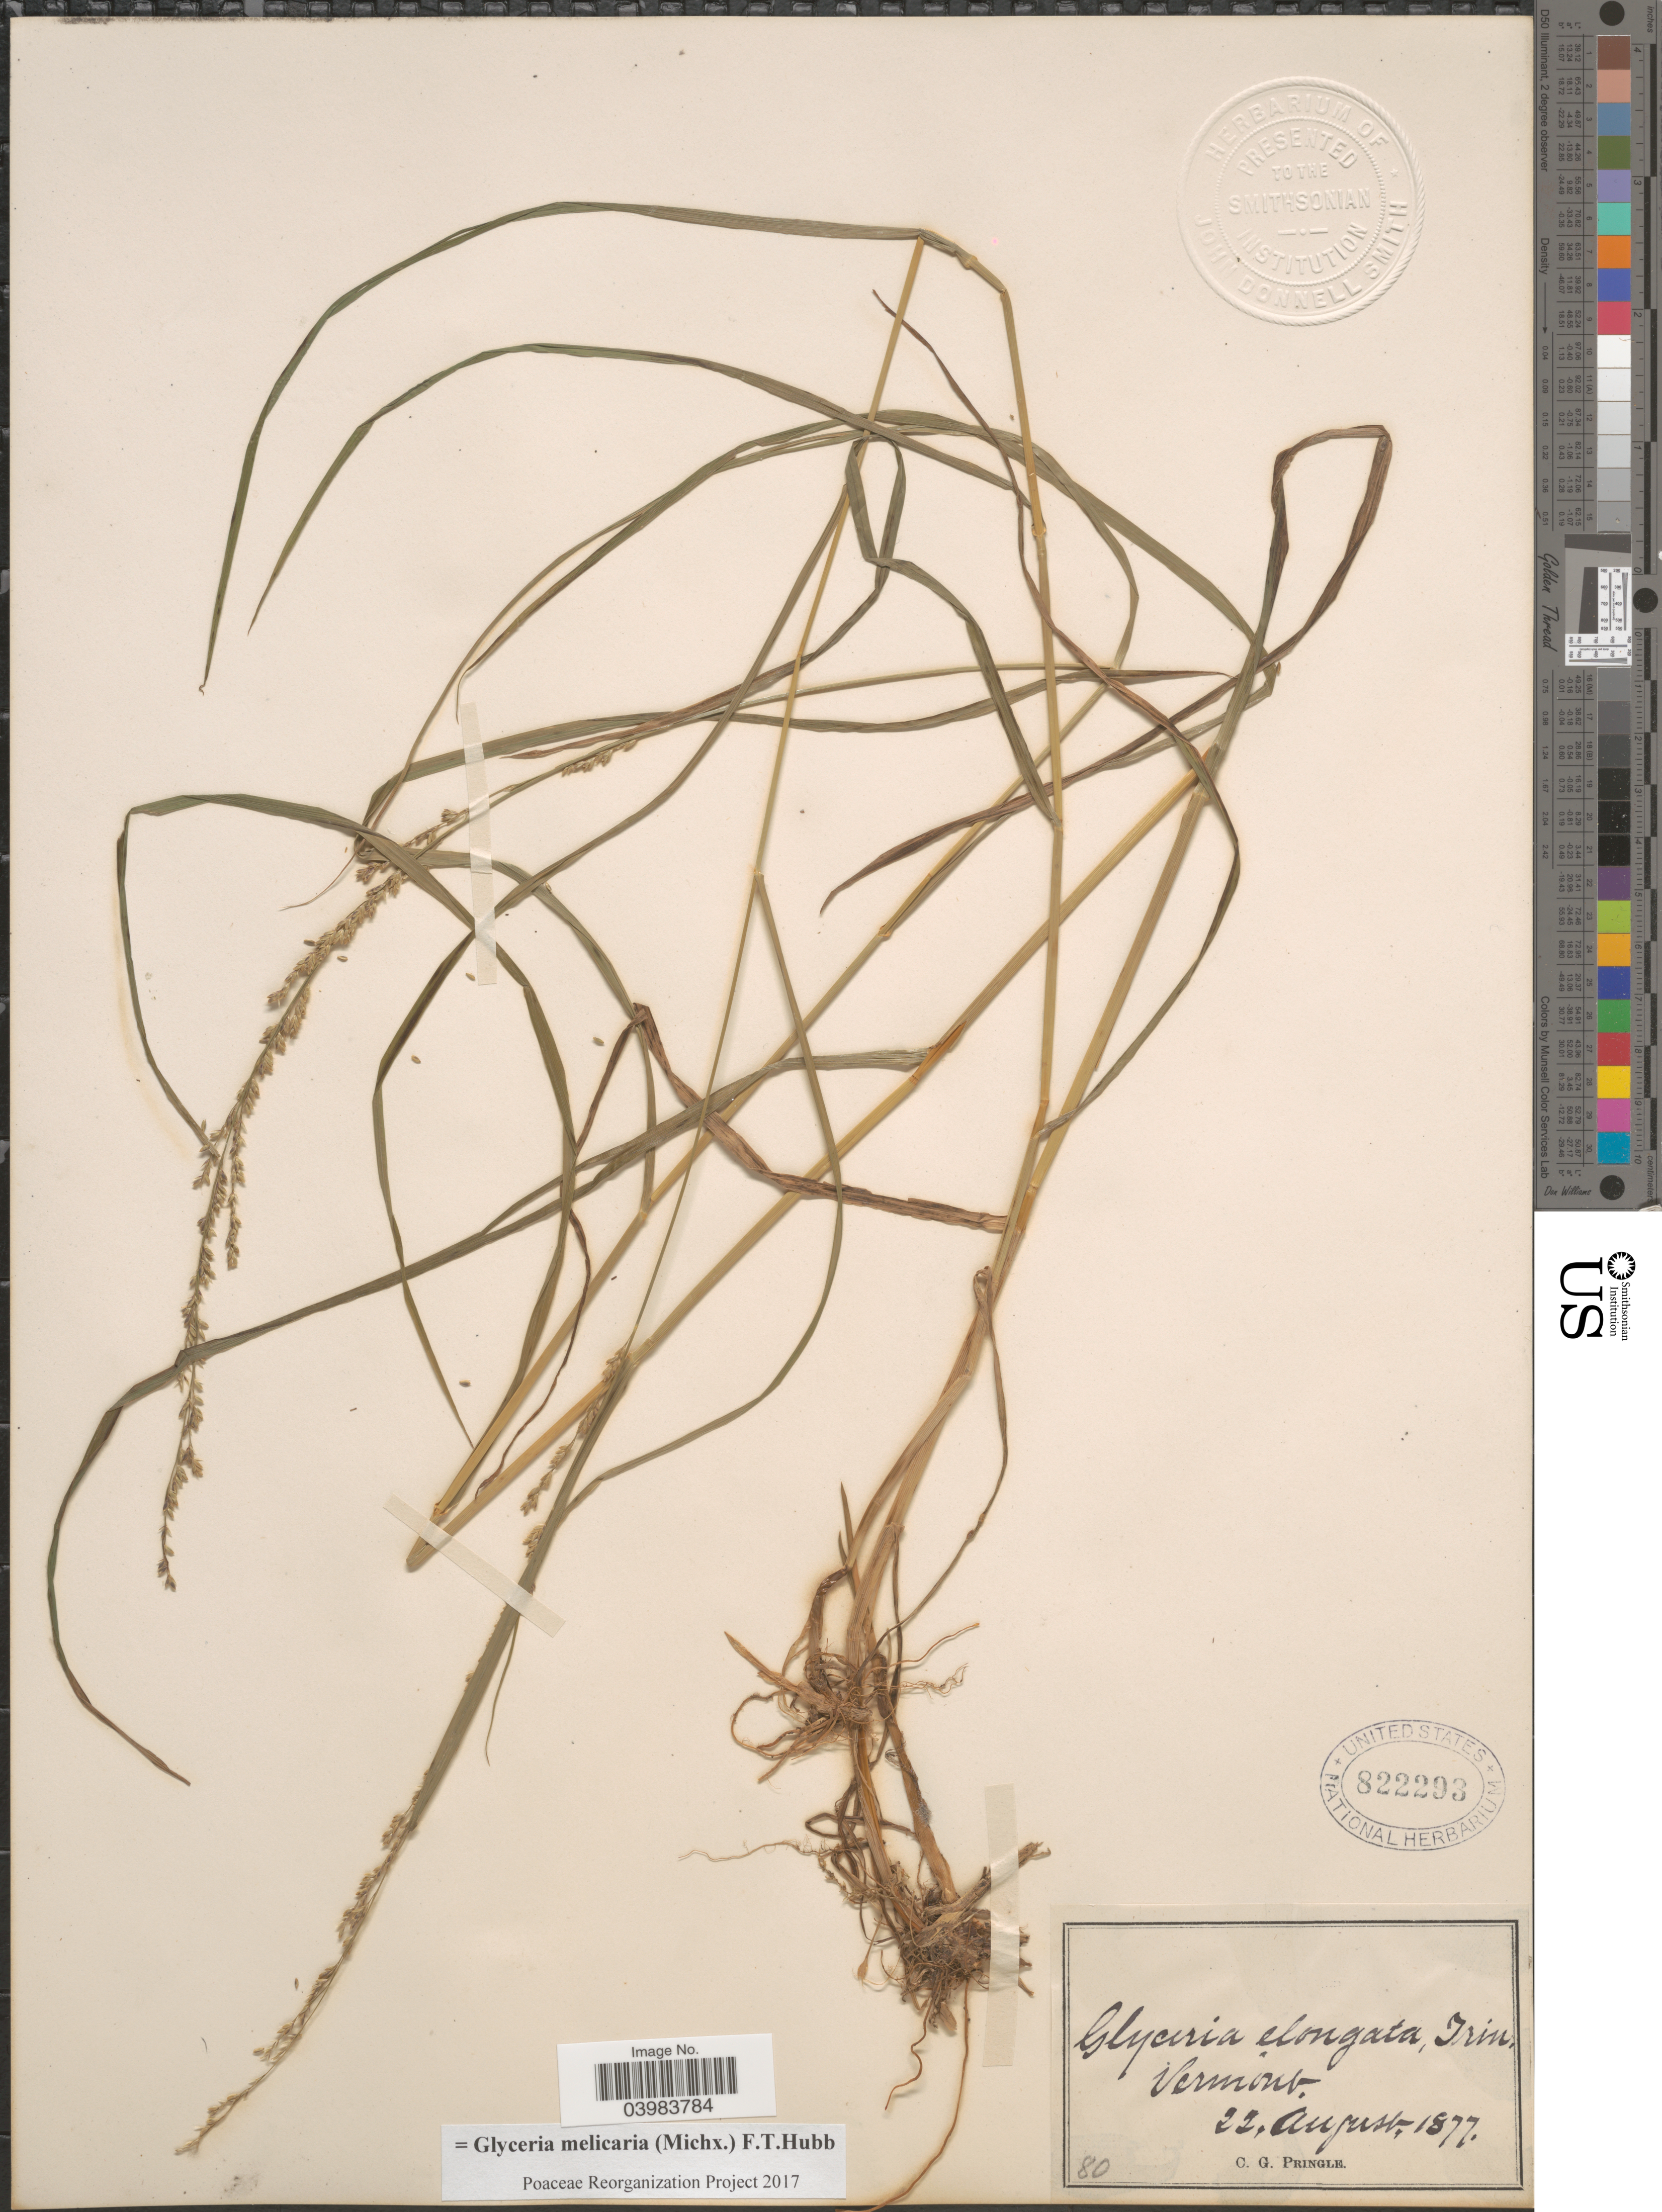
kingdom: Plantae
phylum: Tracheophyta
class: Liliopsida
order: Poales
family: Poaceae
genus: Glyceria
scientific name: Glyceria melicaria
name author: (Michx.) F.T. Hubb.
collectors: C. G. Pringle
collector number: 80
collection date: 1877-08-22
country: United States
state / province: Vermont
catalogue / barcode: US 822293